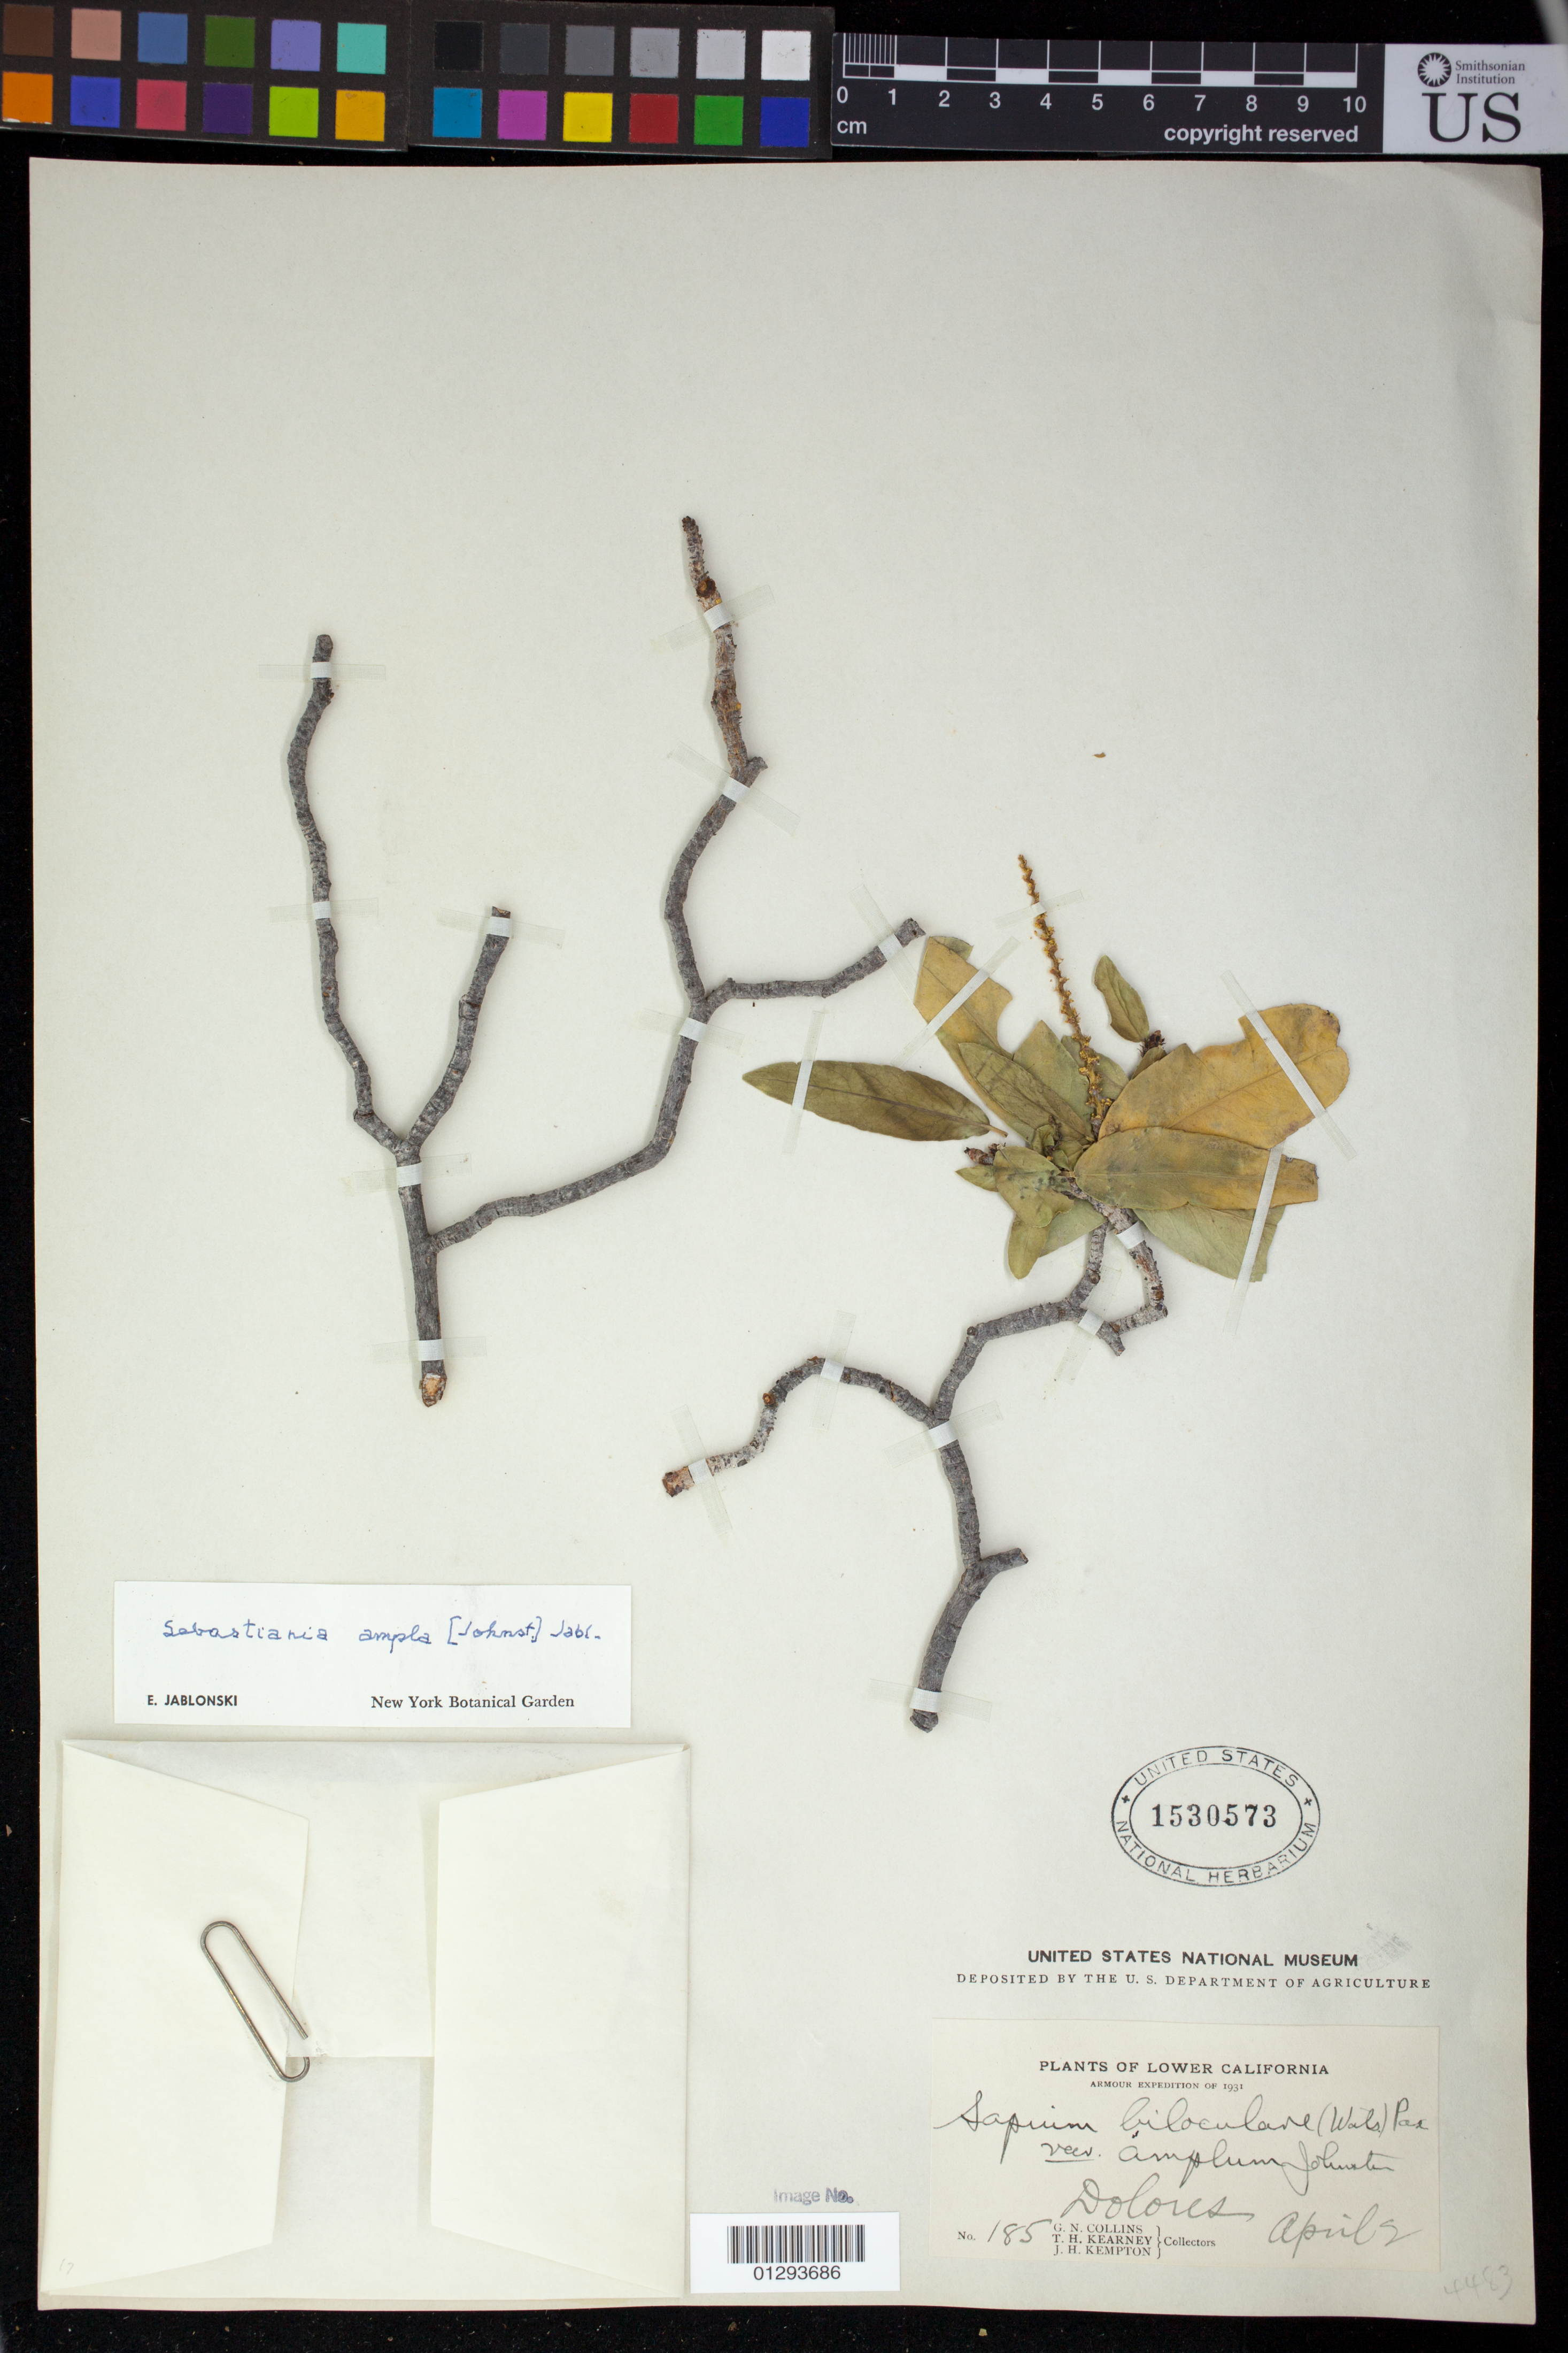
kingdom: Plantae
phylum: Tracheophyta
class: Magnoliopsida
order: Malpighiales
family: Euphorbiaceae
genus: Sebastiania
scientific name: Sebastiania bilocularis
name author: S. Watson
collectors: G. Collins, T. H. Kearney & J. H. Kempton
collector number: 185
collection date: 1931-04-02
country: Mexico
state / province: Baja California Sur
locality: Los Dolores Ensenada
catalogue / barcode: US 1530573